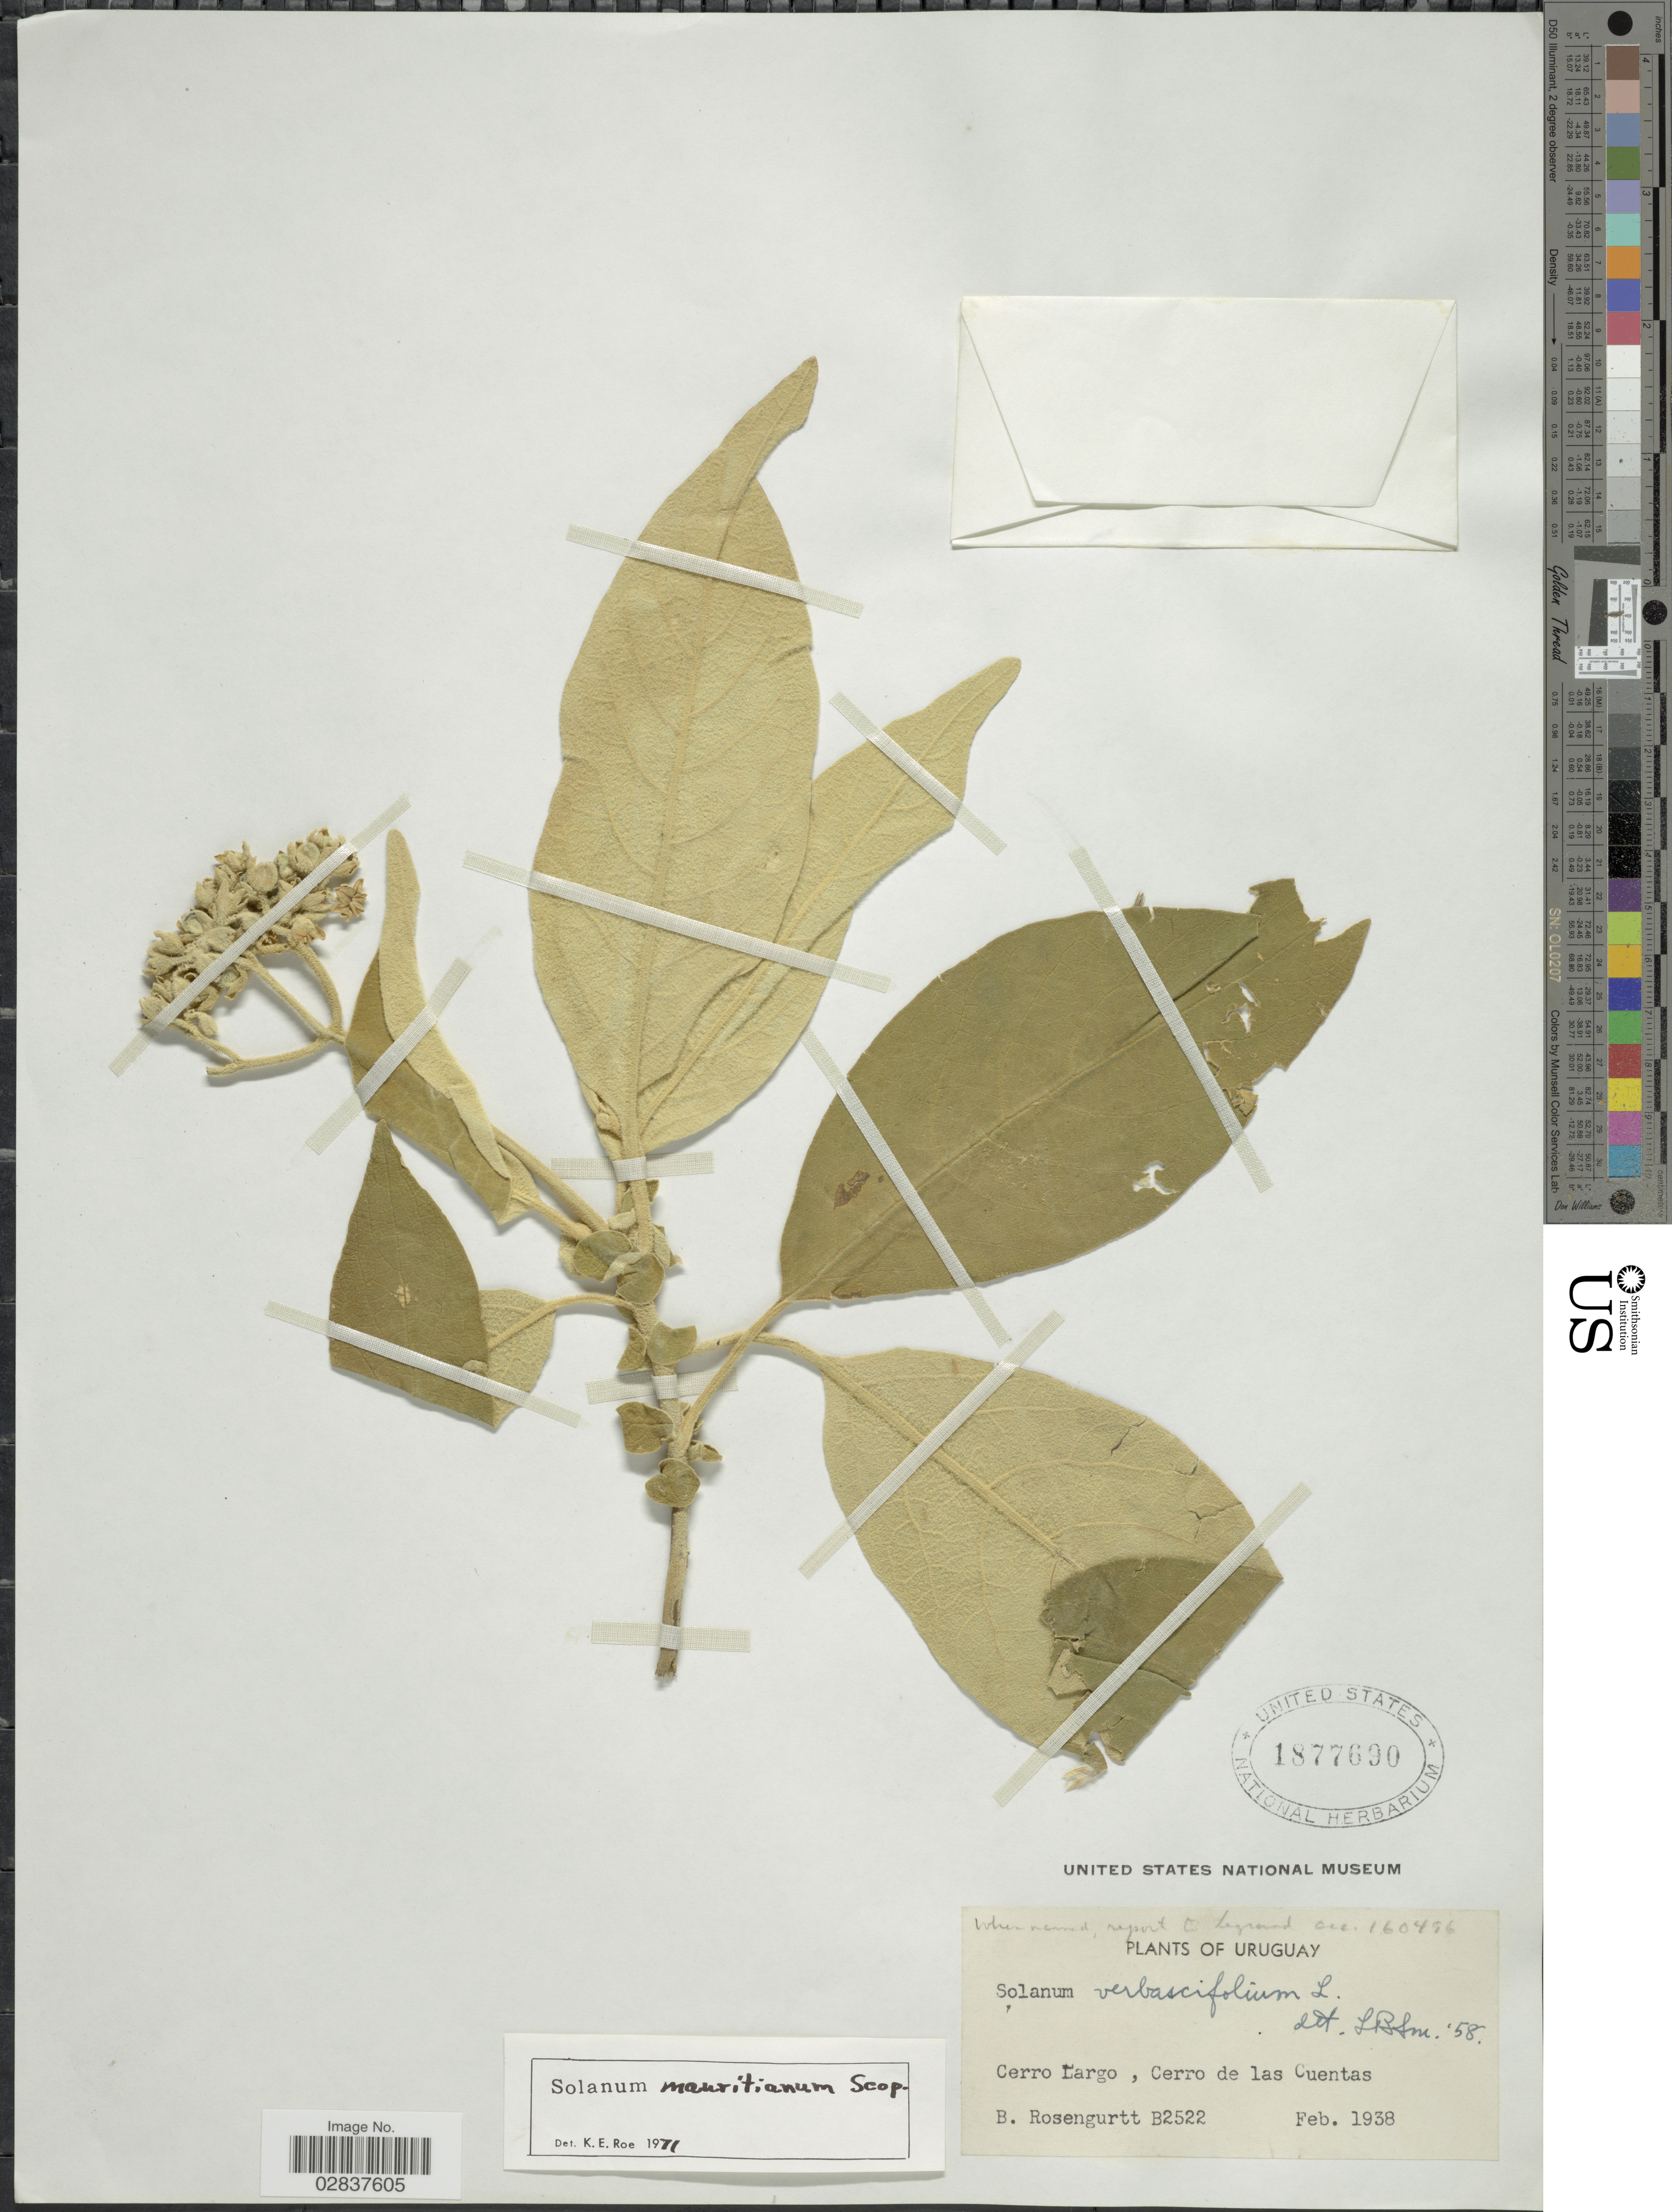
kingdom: Plantae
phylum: Tracheophyta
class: Magnoliopsida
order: Solanales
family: Solanaceae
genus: Solanum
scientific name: Solanum mauritianum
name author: Scop.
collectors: B. Rosengurtt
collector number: B2522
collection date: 1938-02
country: Uruguay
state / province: Cerro Largo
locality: Cerro Largo, Cerro de las Cuentas.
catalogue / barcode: US 1877690